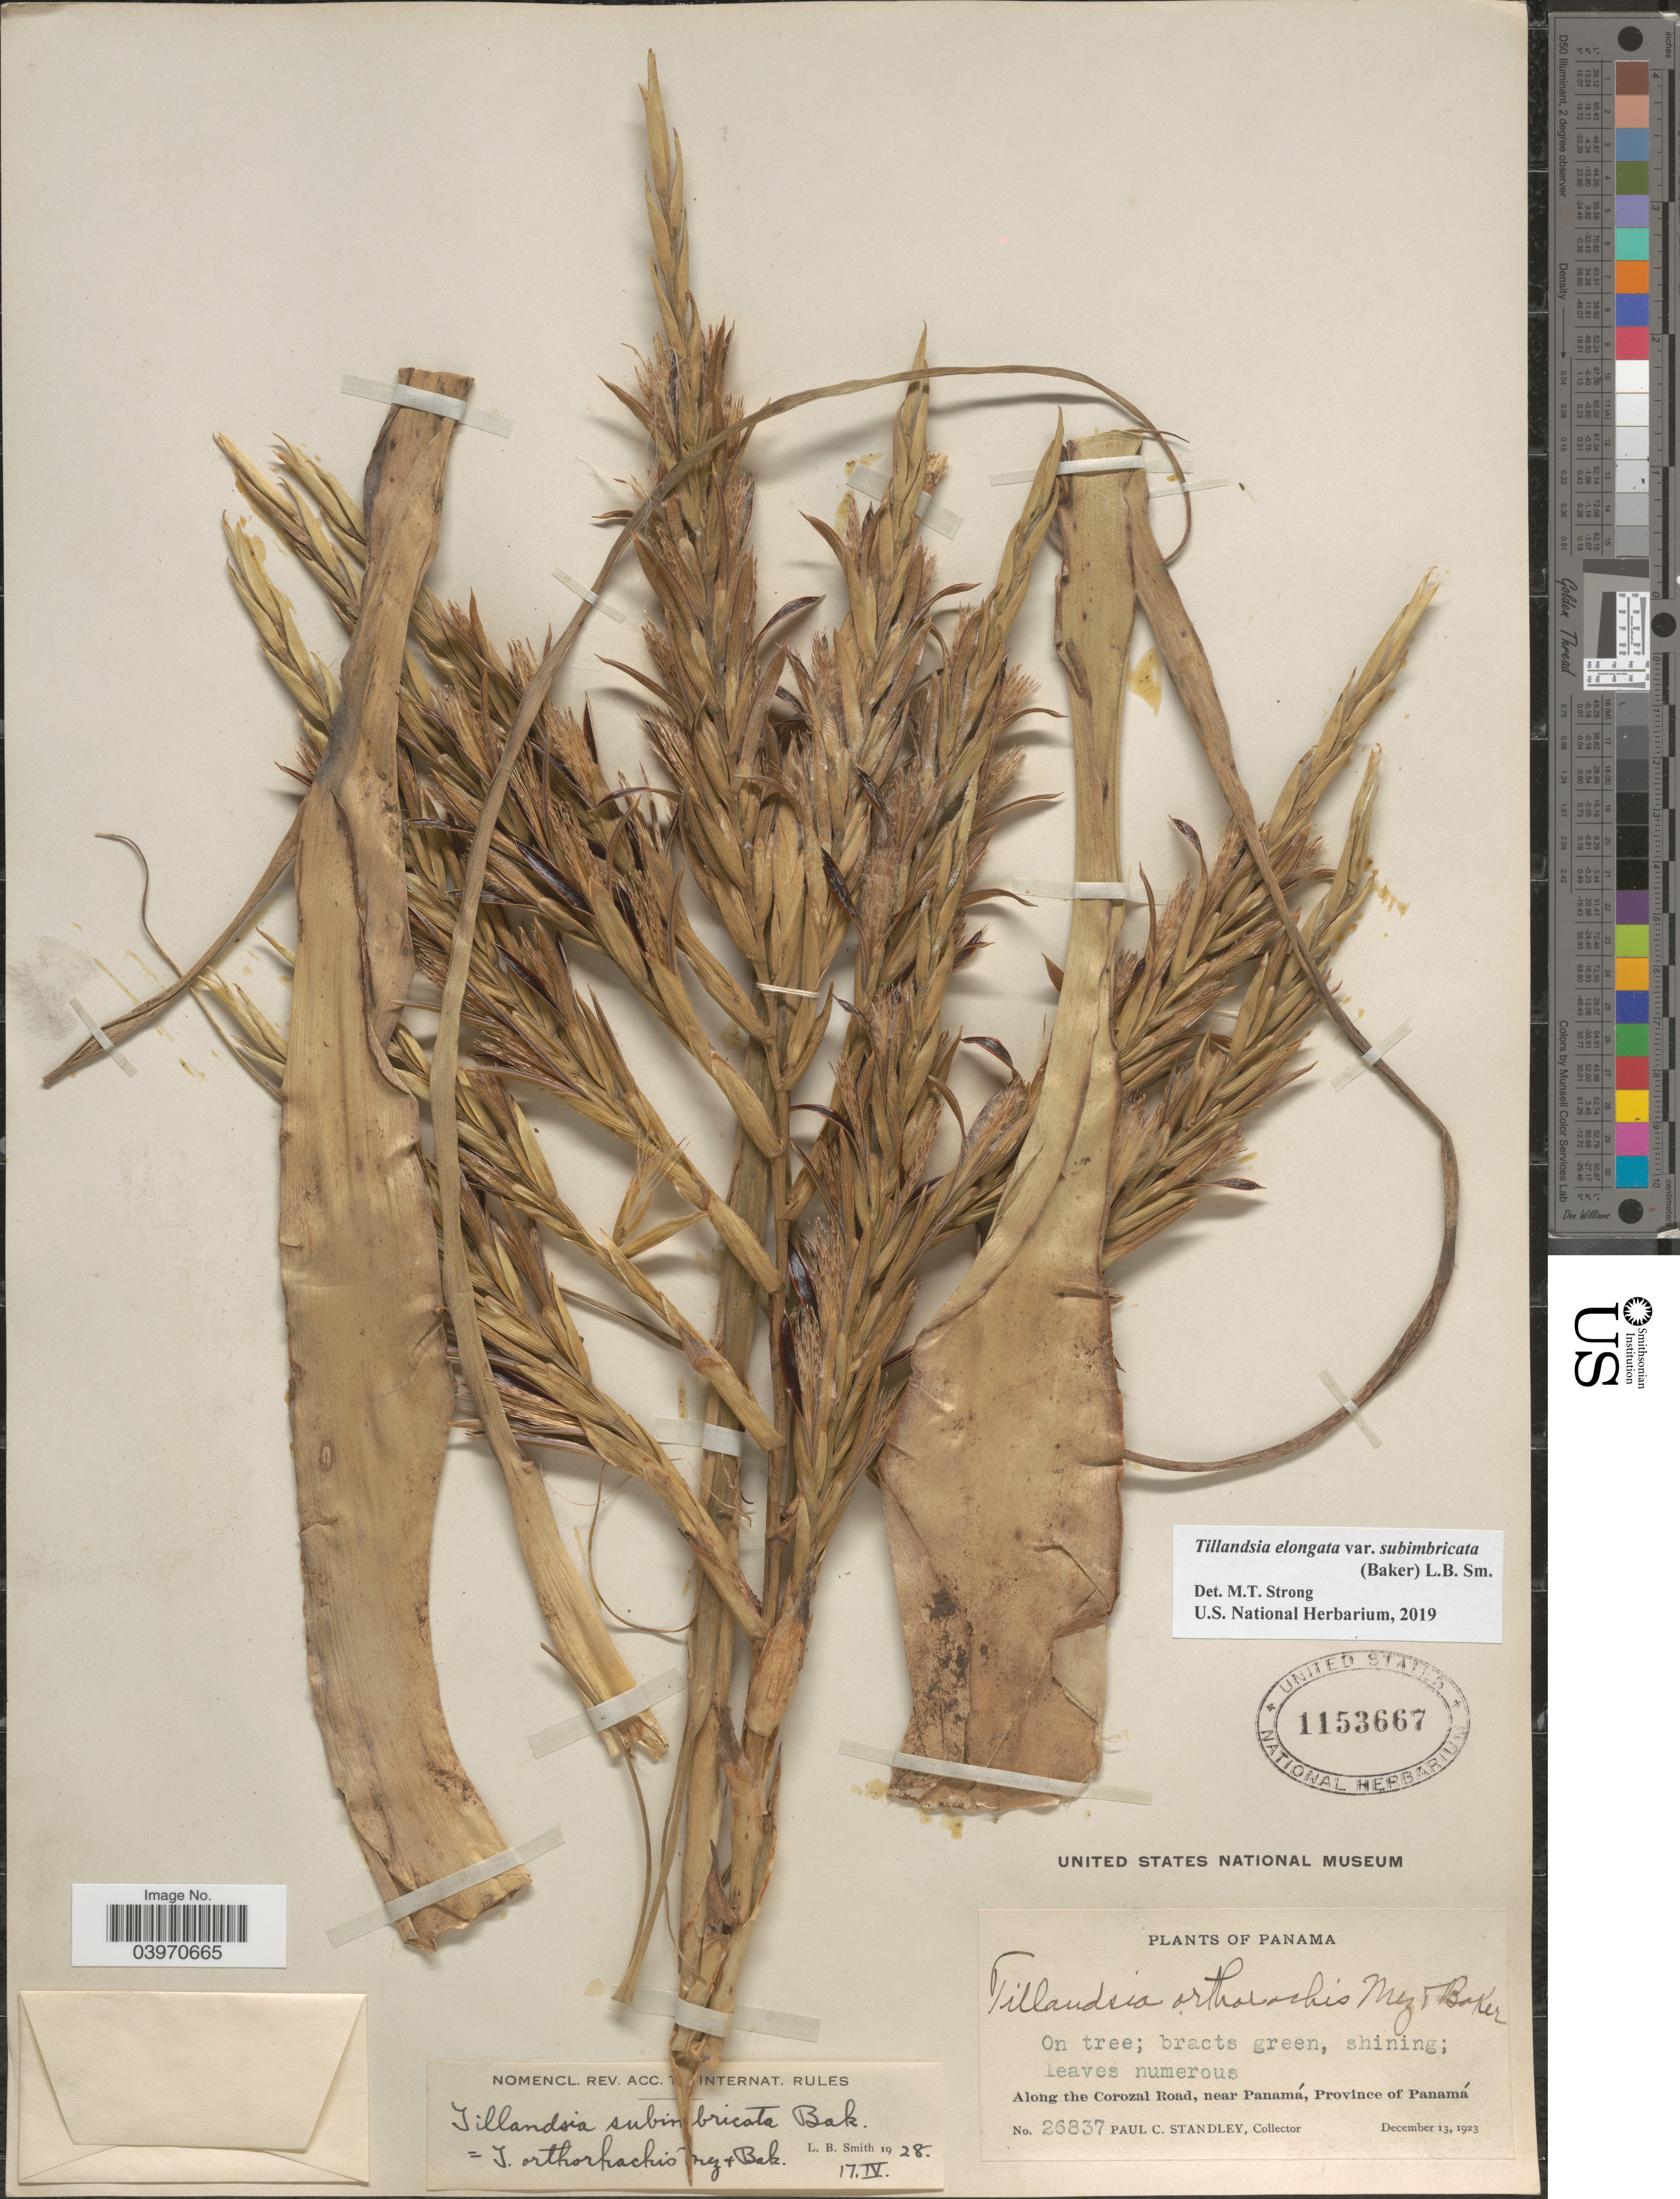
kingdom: Plantae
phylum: Tracheophyta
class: Liliopsida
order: Poales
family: Bromeliaceae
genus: Tillandsia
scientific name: Tillandsia elongata var. subimbricata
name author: (Baker) L.B. Sm.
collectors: P. C. Standley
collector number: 26837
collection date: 1923-12-13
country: Panama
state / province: Panamá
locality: Along the Corozal Road, near Panamá.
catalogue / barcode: US 1153667